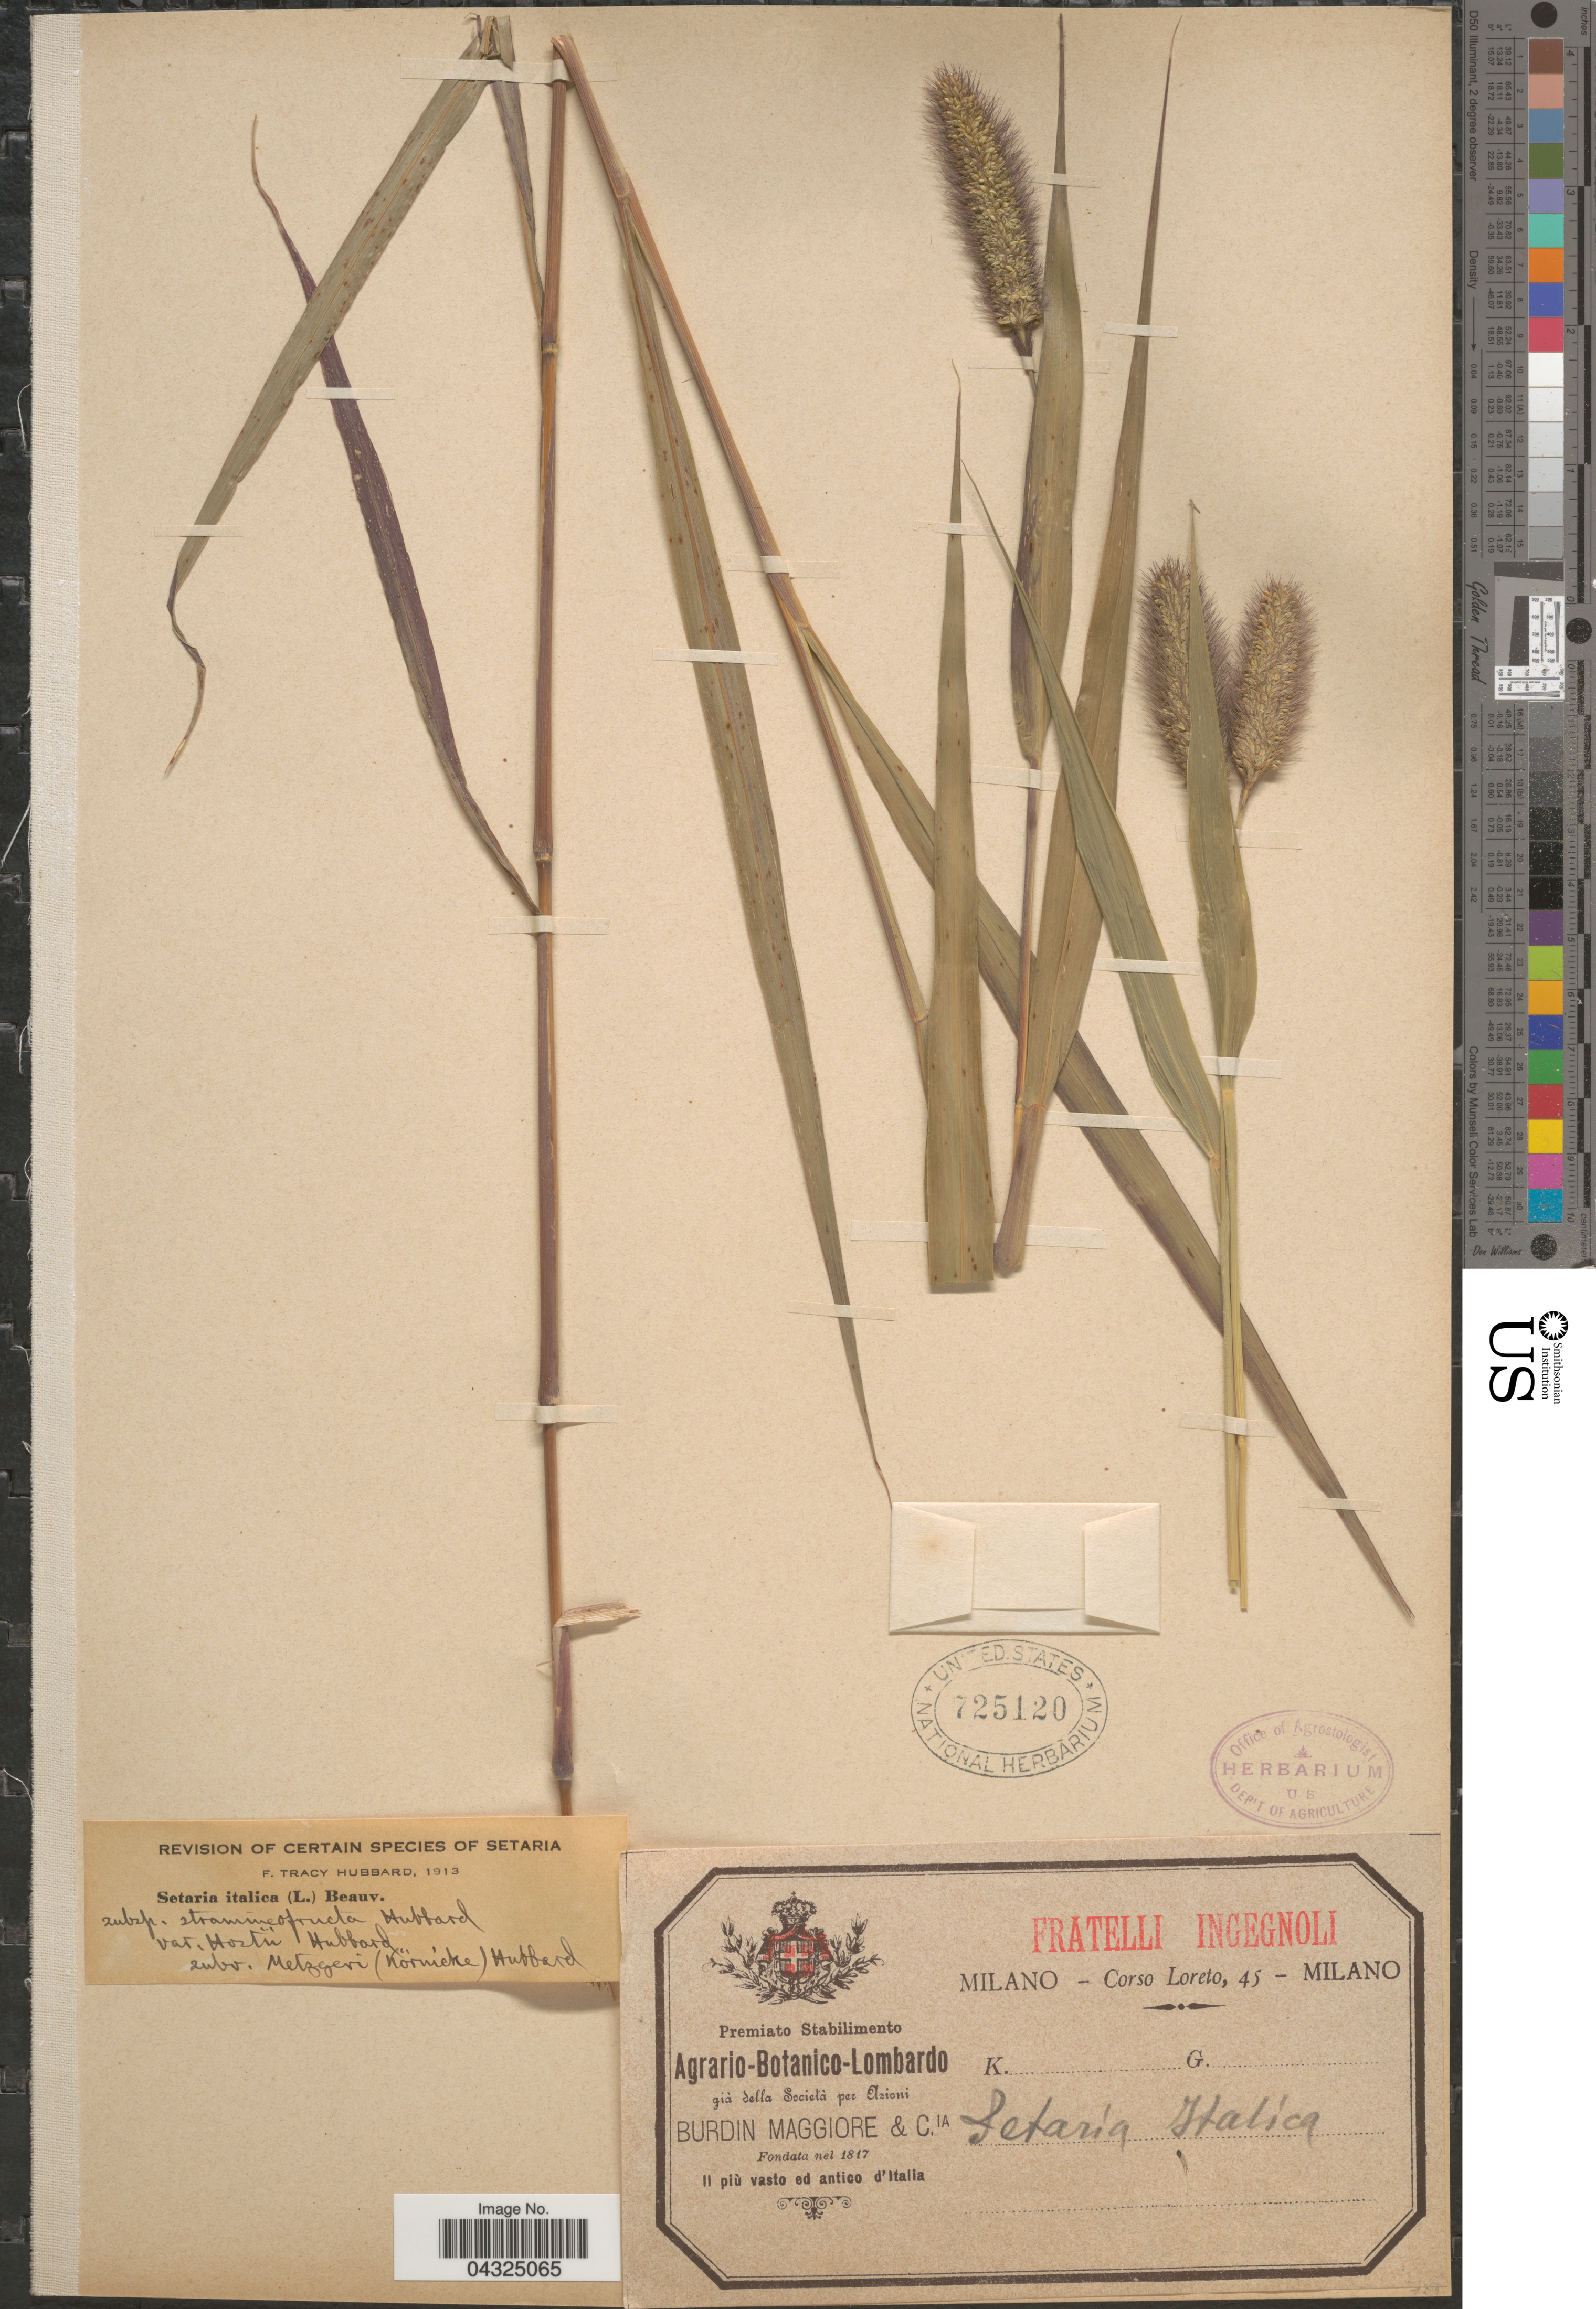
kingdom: Plantae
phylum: Tracheophyta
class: Liliopsida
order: Poales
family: Poaceae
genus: Setaria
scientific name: Setaria italica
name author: (L.) P. Beauv.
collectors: Loreto, C.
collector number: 45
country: Italy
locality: Il più vasto ed antico d'Italia.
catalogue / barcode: US 725120